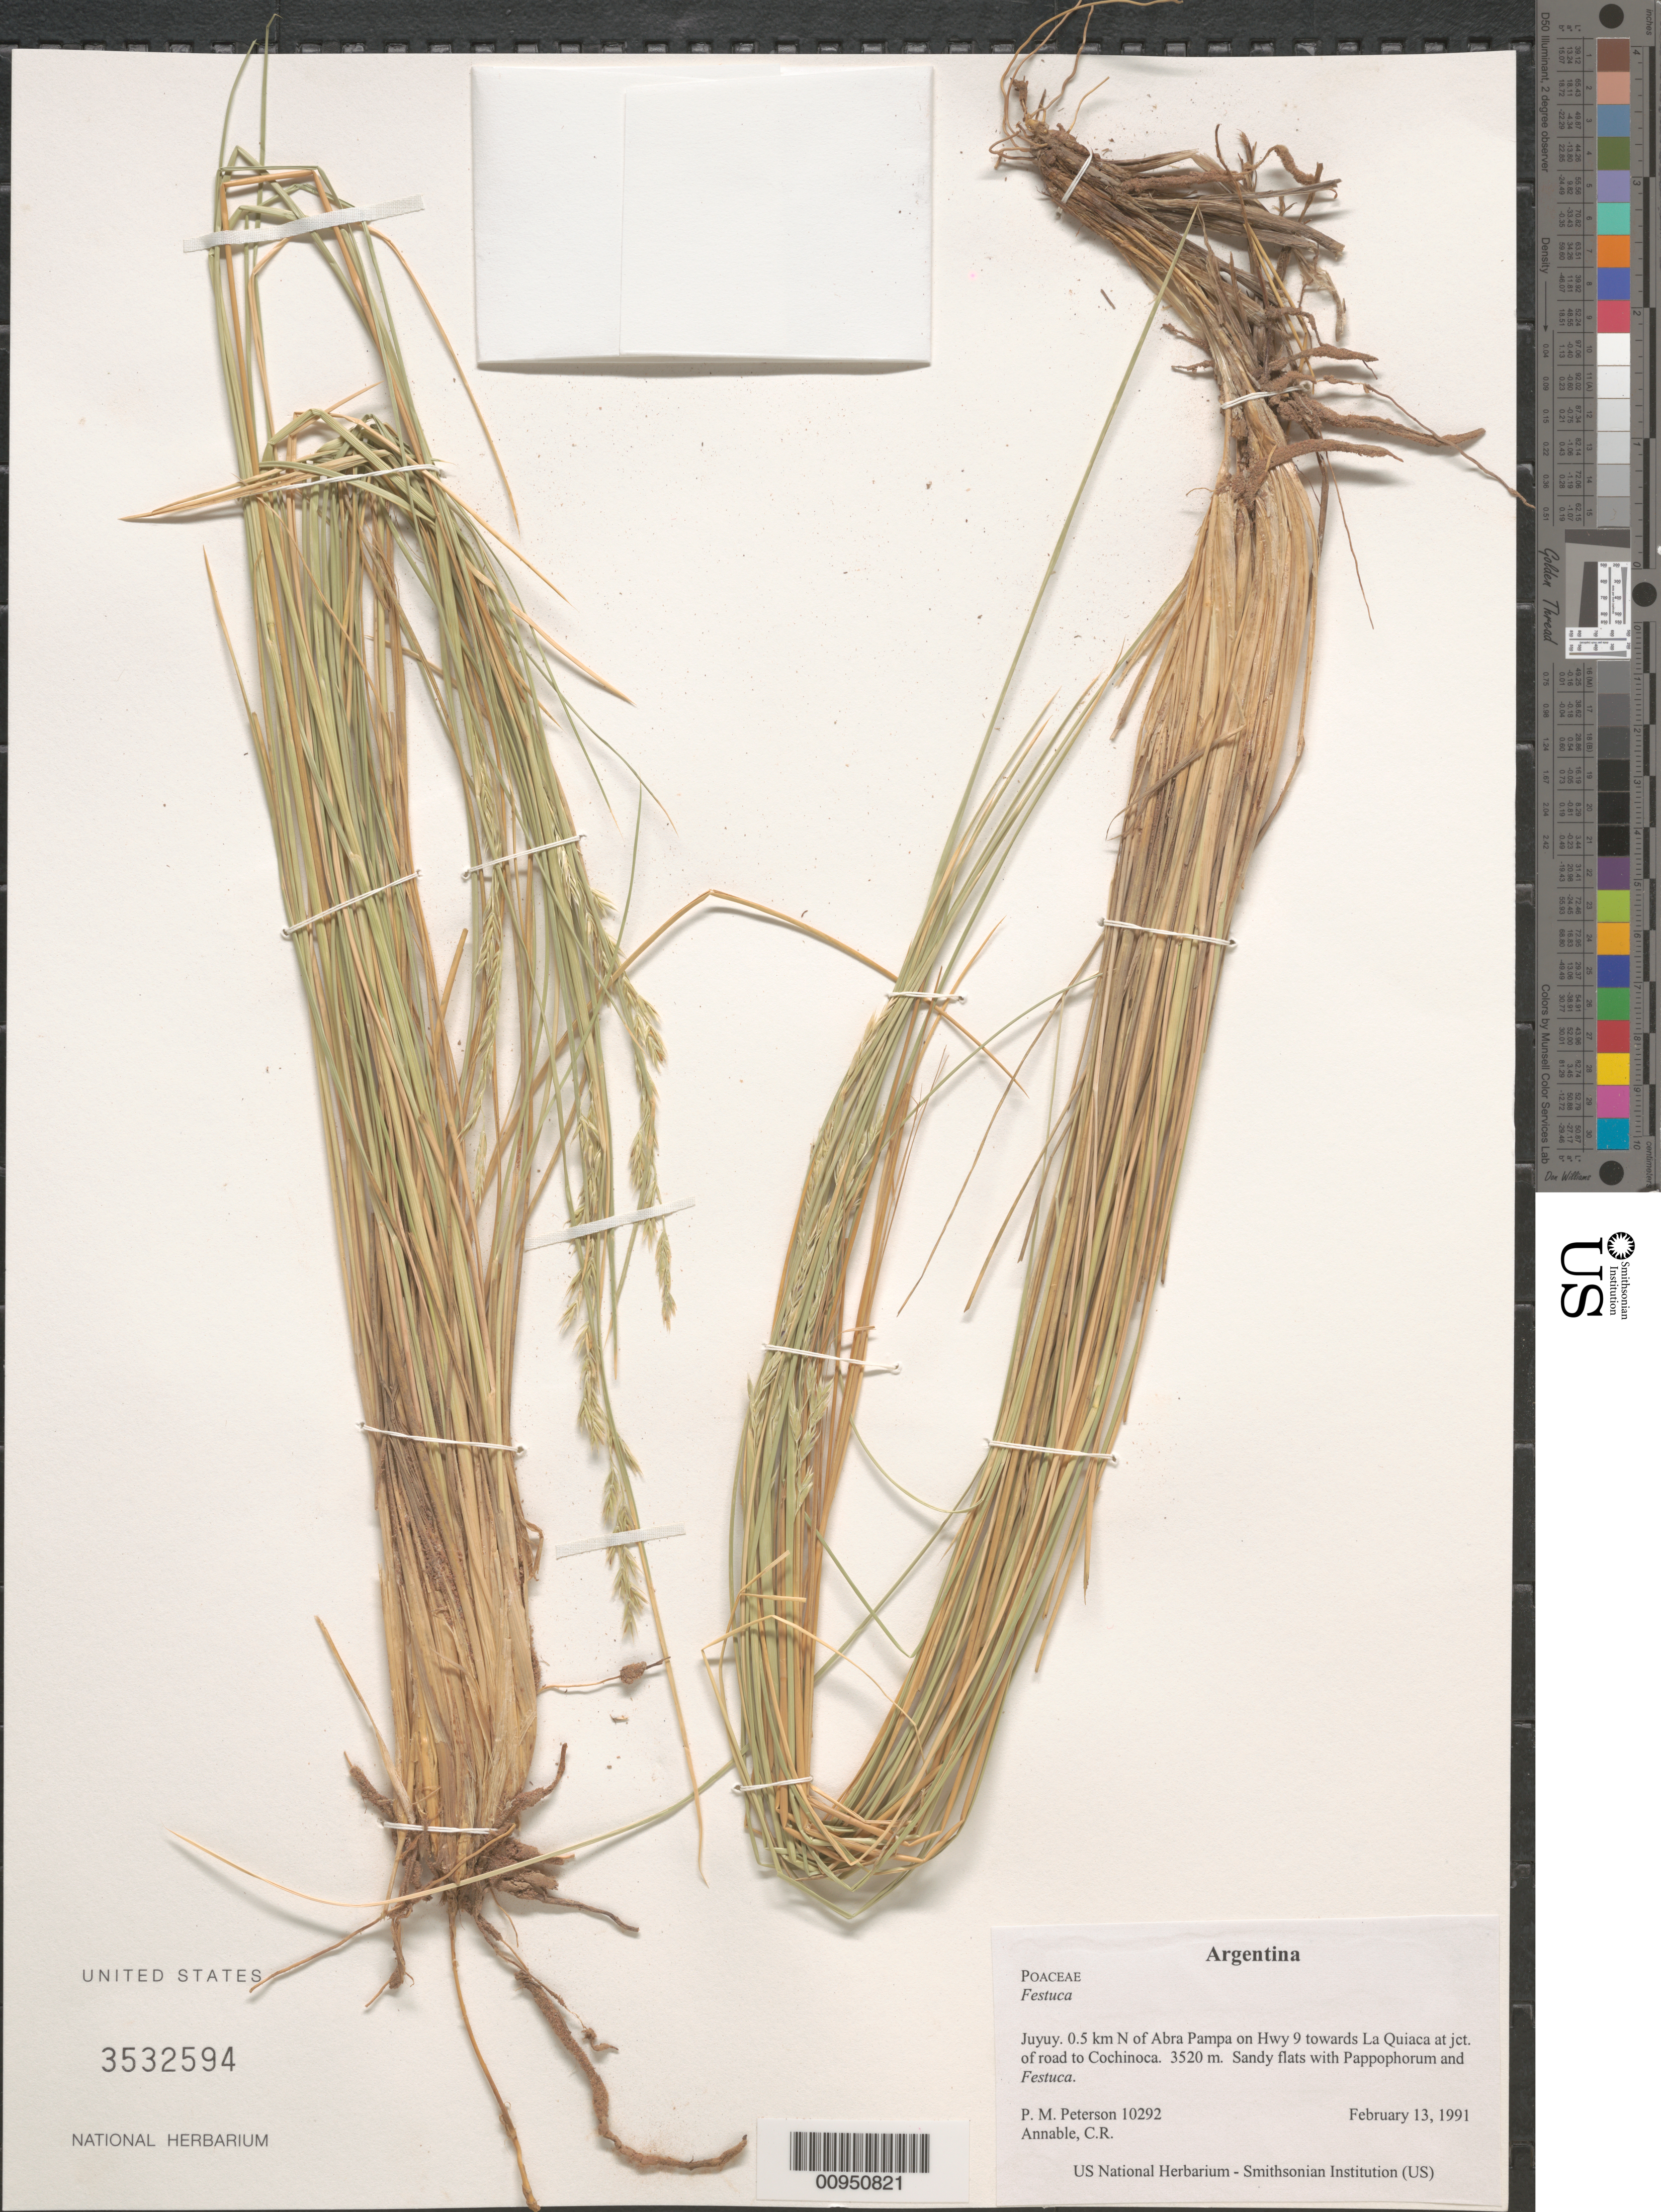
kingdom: Plantae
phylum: Tracheophyta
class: Liliopsida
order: Poales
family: Poaceae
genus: Festuca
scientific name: Festuca sp.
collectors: P. M. Peterson & C. R. Annable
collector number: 10292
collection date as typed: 13 Feb 1991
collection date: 1991-02-13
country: Argentina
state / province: Jujuy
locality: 0.5 km N of Abra Pampa on Hwy 9 towards La Quiaca at jct. of road to Cochinoca.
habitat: Sandy flats with Pappophorum and Festuca.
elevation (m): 3520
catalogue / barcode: US 3532594